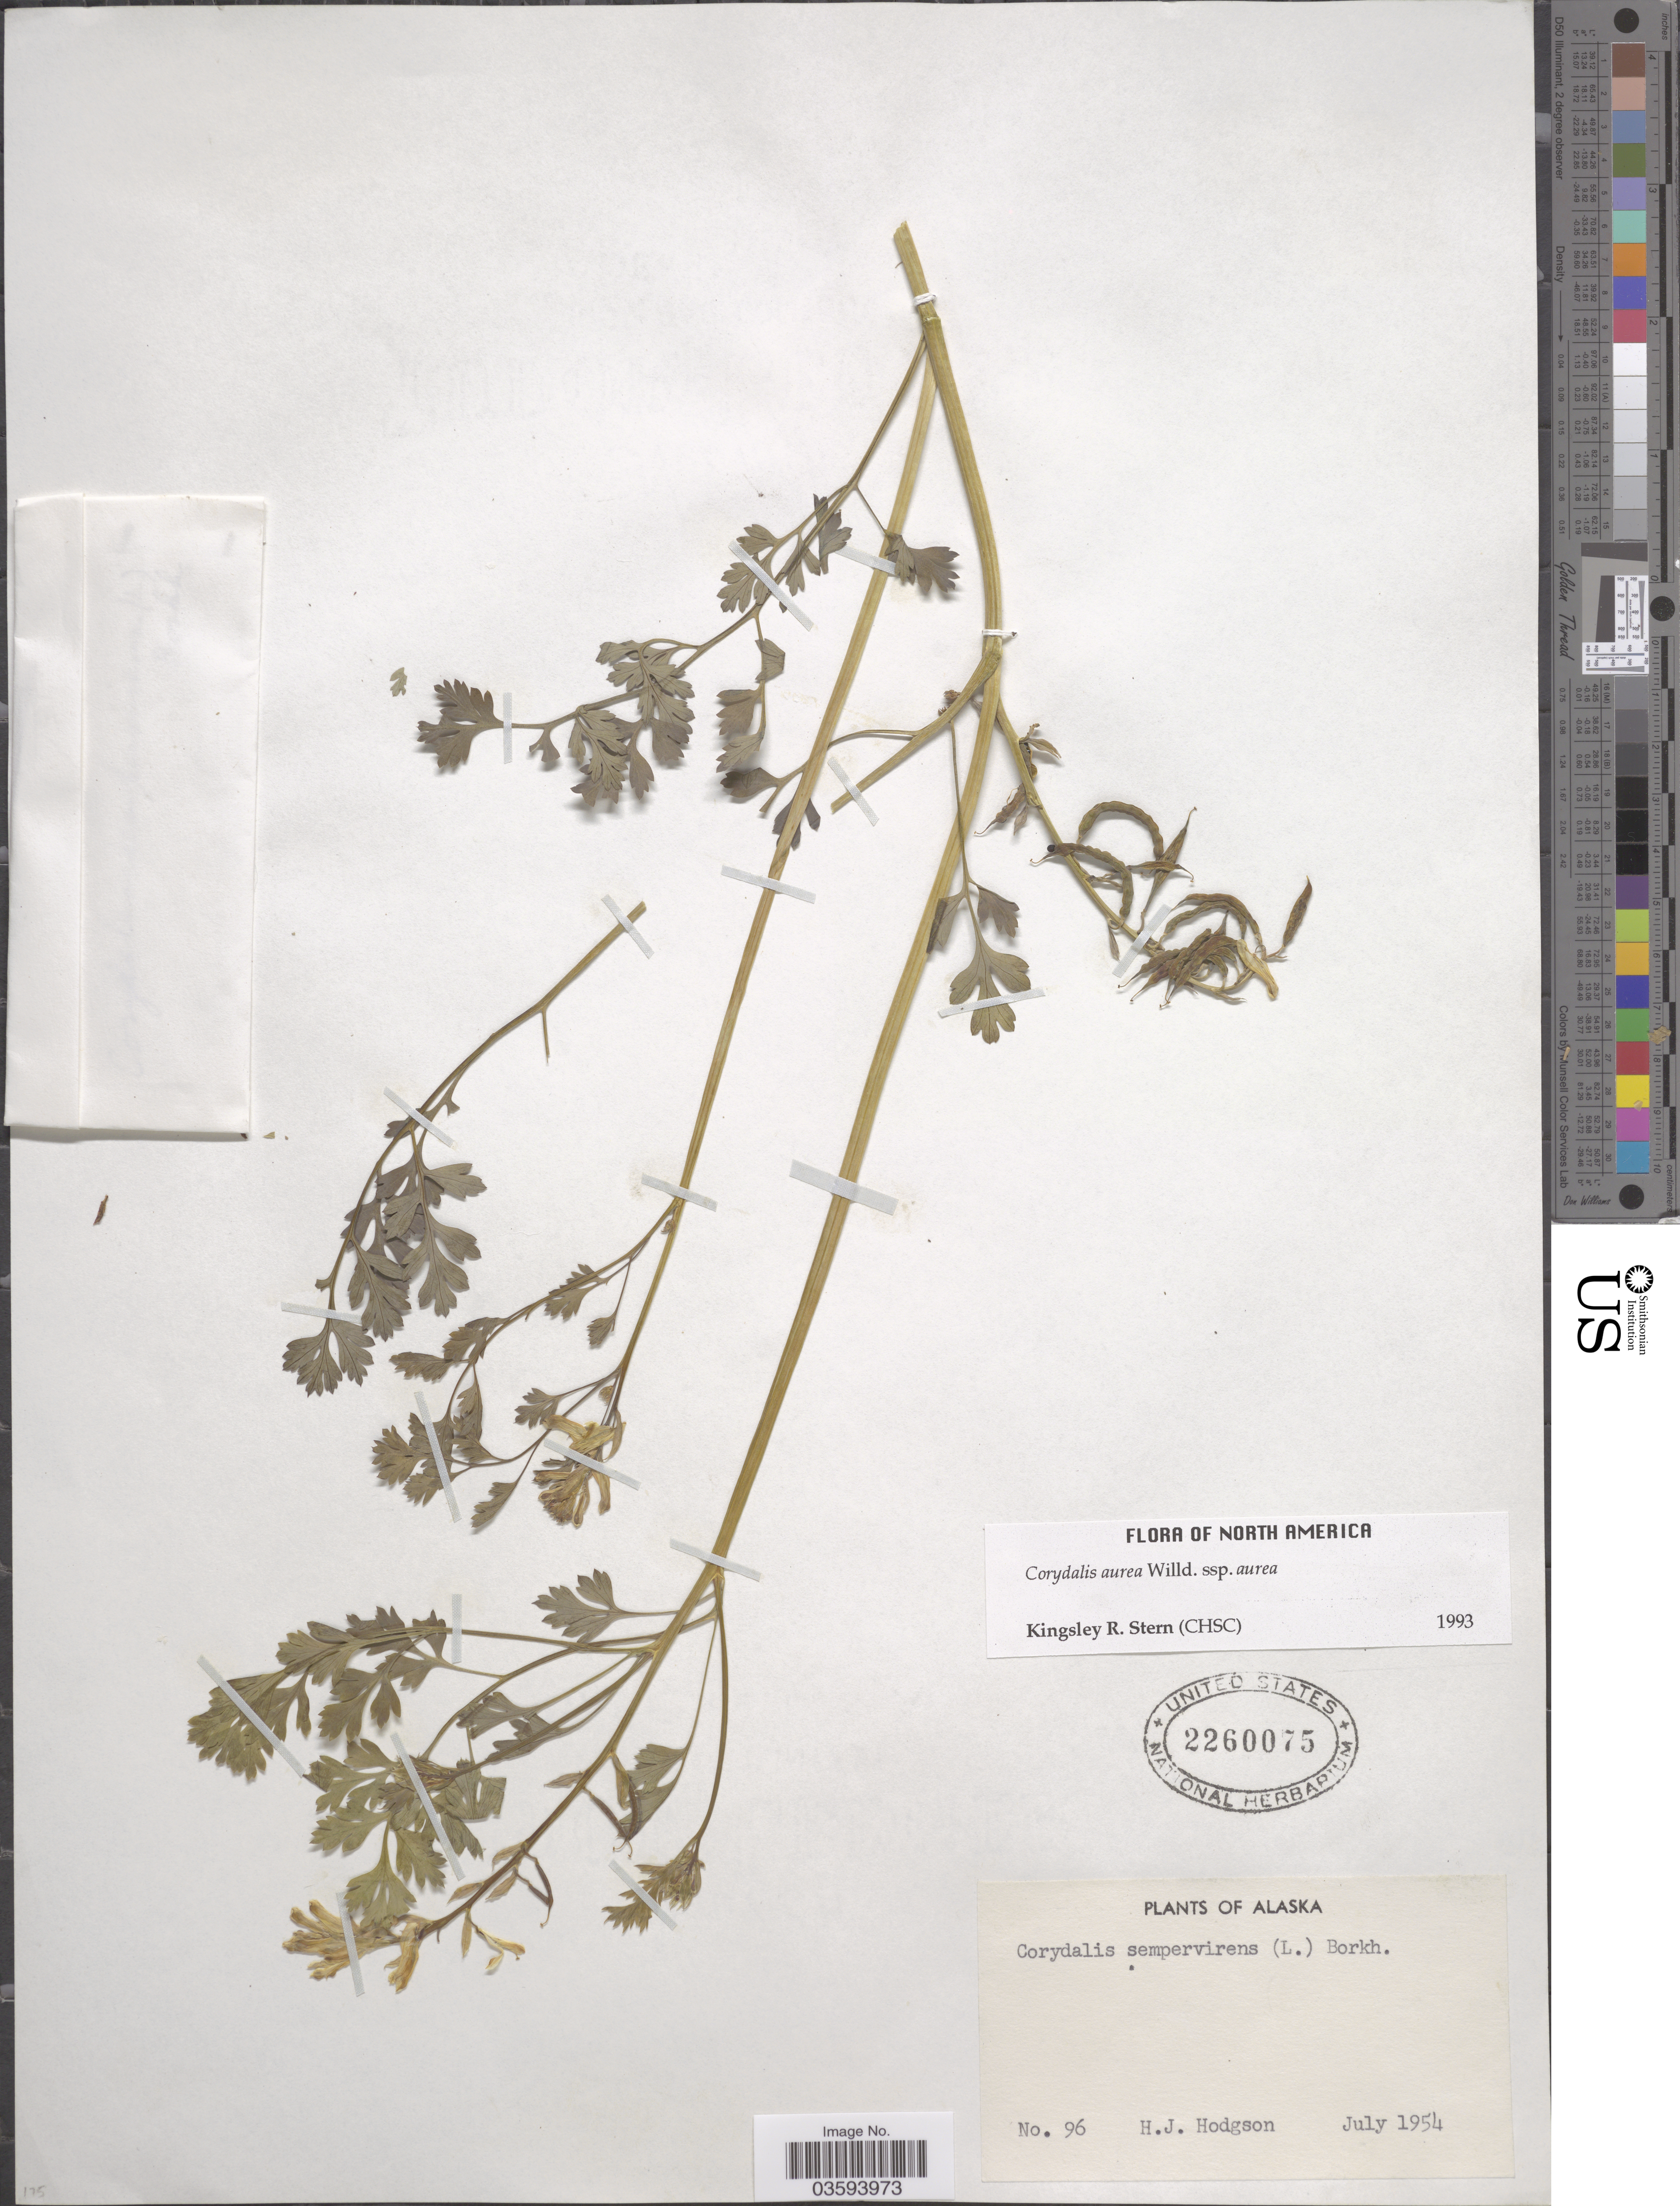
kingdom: Plantae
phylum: Tracheophyta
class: Magnoliopsida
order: Ranunculales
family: Papaveraceae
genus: Corydalis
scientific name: Corydalis aurea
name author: Willd.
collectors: H. J. Hodgson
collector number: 96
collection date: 1954-07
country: United States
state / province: Alaska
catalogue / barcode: US 2260075